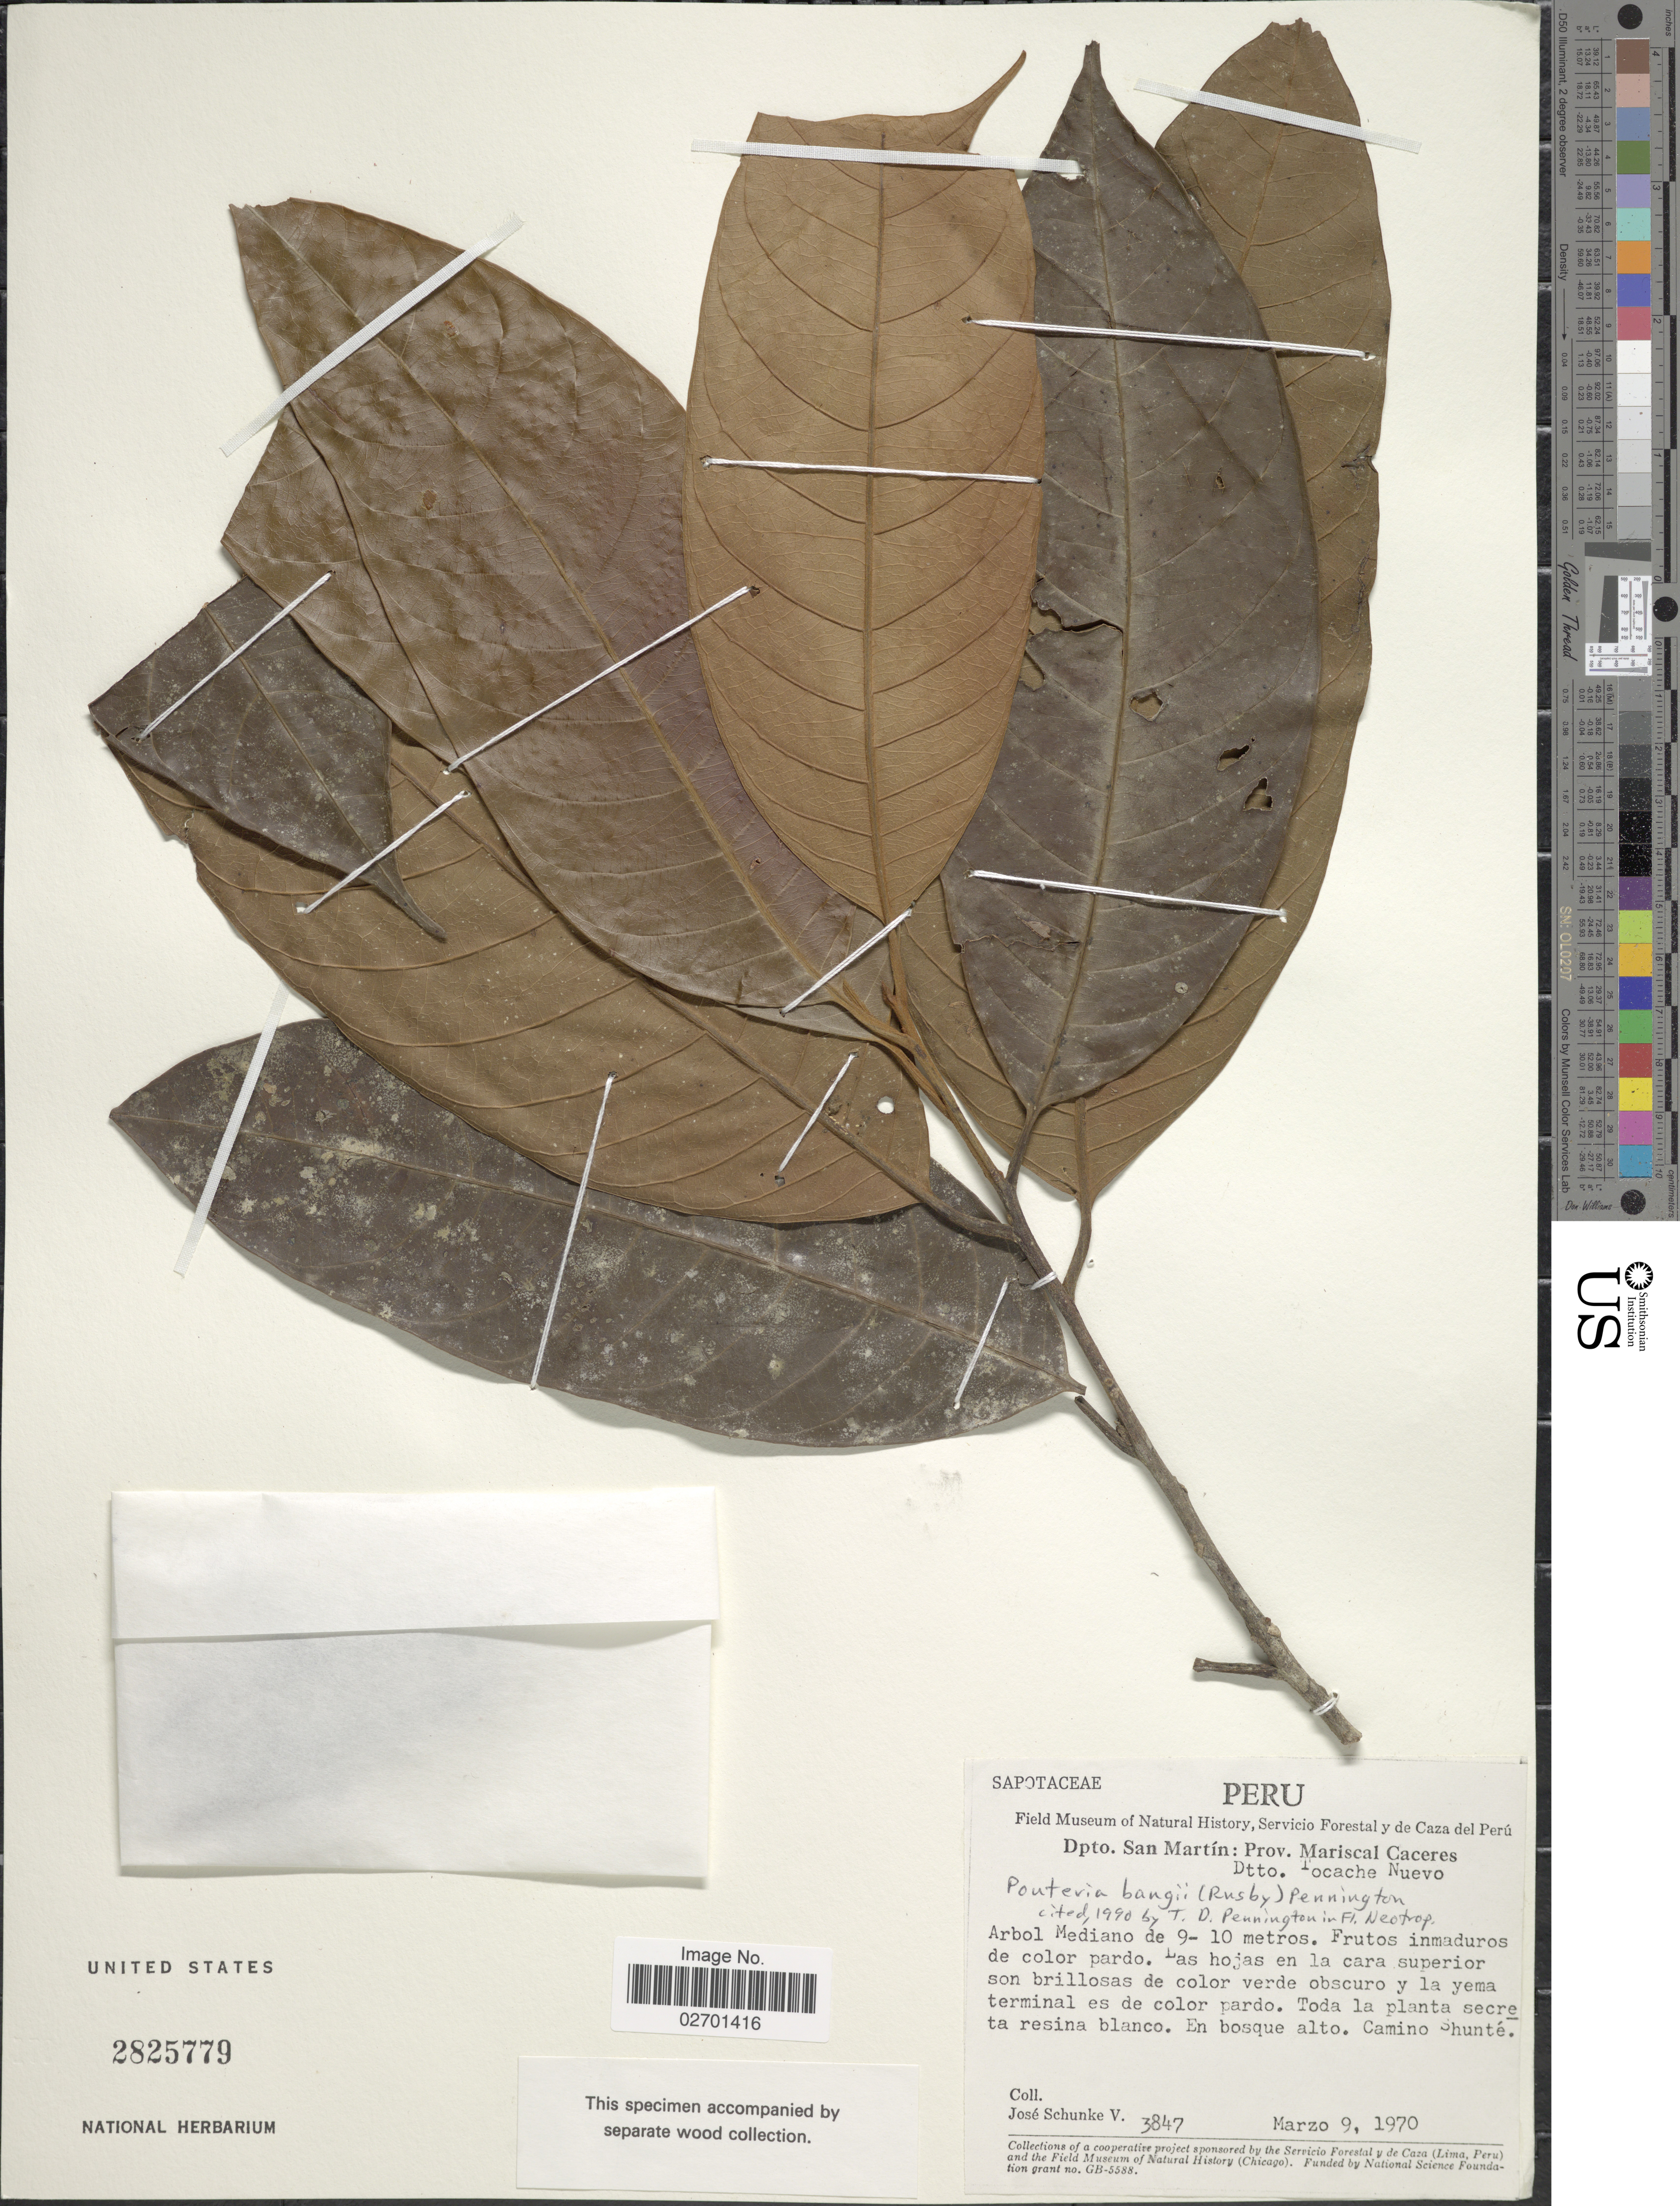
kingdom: Plantae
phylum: Tracheophyta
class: Magnoliopsida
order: Ericales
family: Sapotaceae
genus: Pouteria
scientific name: Pouteria bangii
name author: (Rusby) T.D. Penn.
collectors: J. Schunke Vigo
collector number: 3847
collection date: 1970-03-09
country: Peru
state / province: San Martín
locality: Prov. Mariscal Caceres, Dtto. Tocache Nuevo.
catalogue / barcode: US 2825779